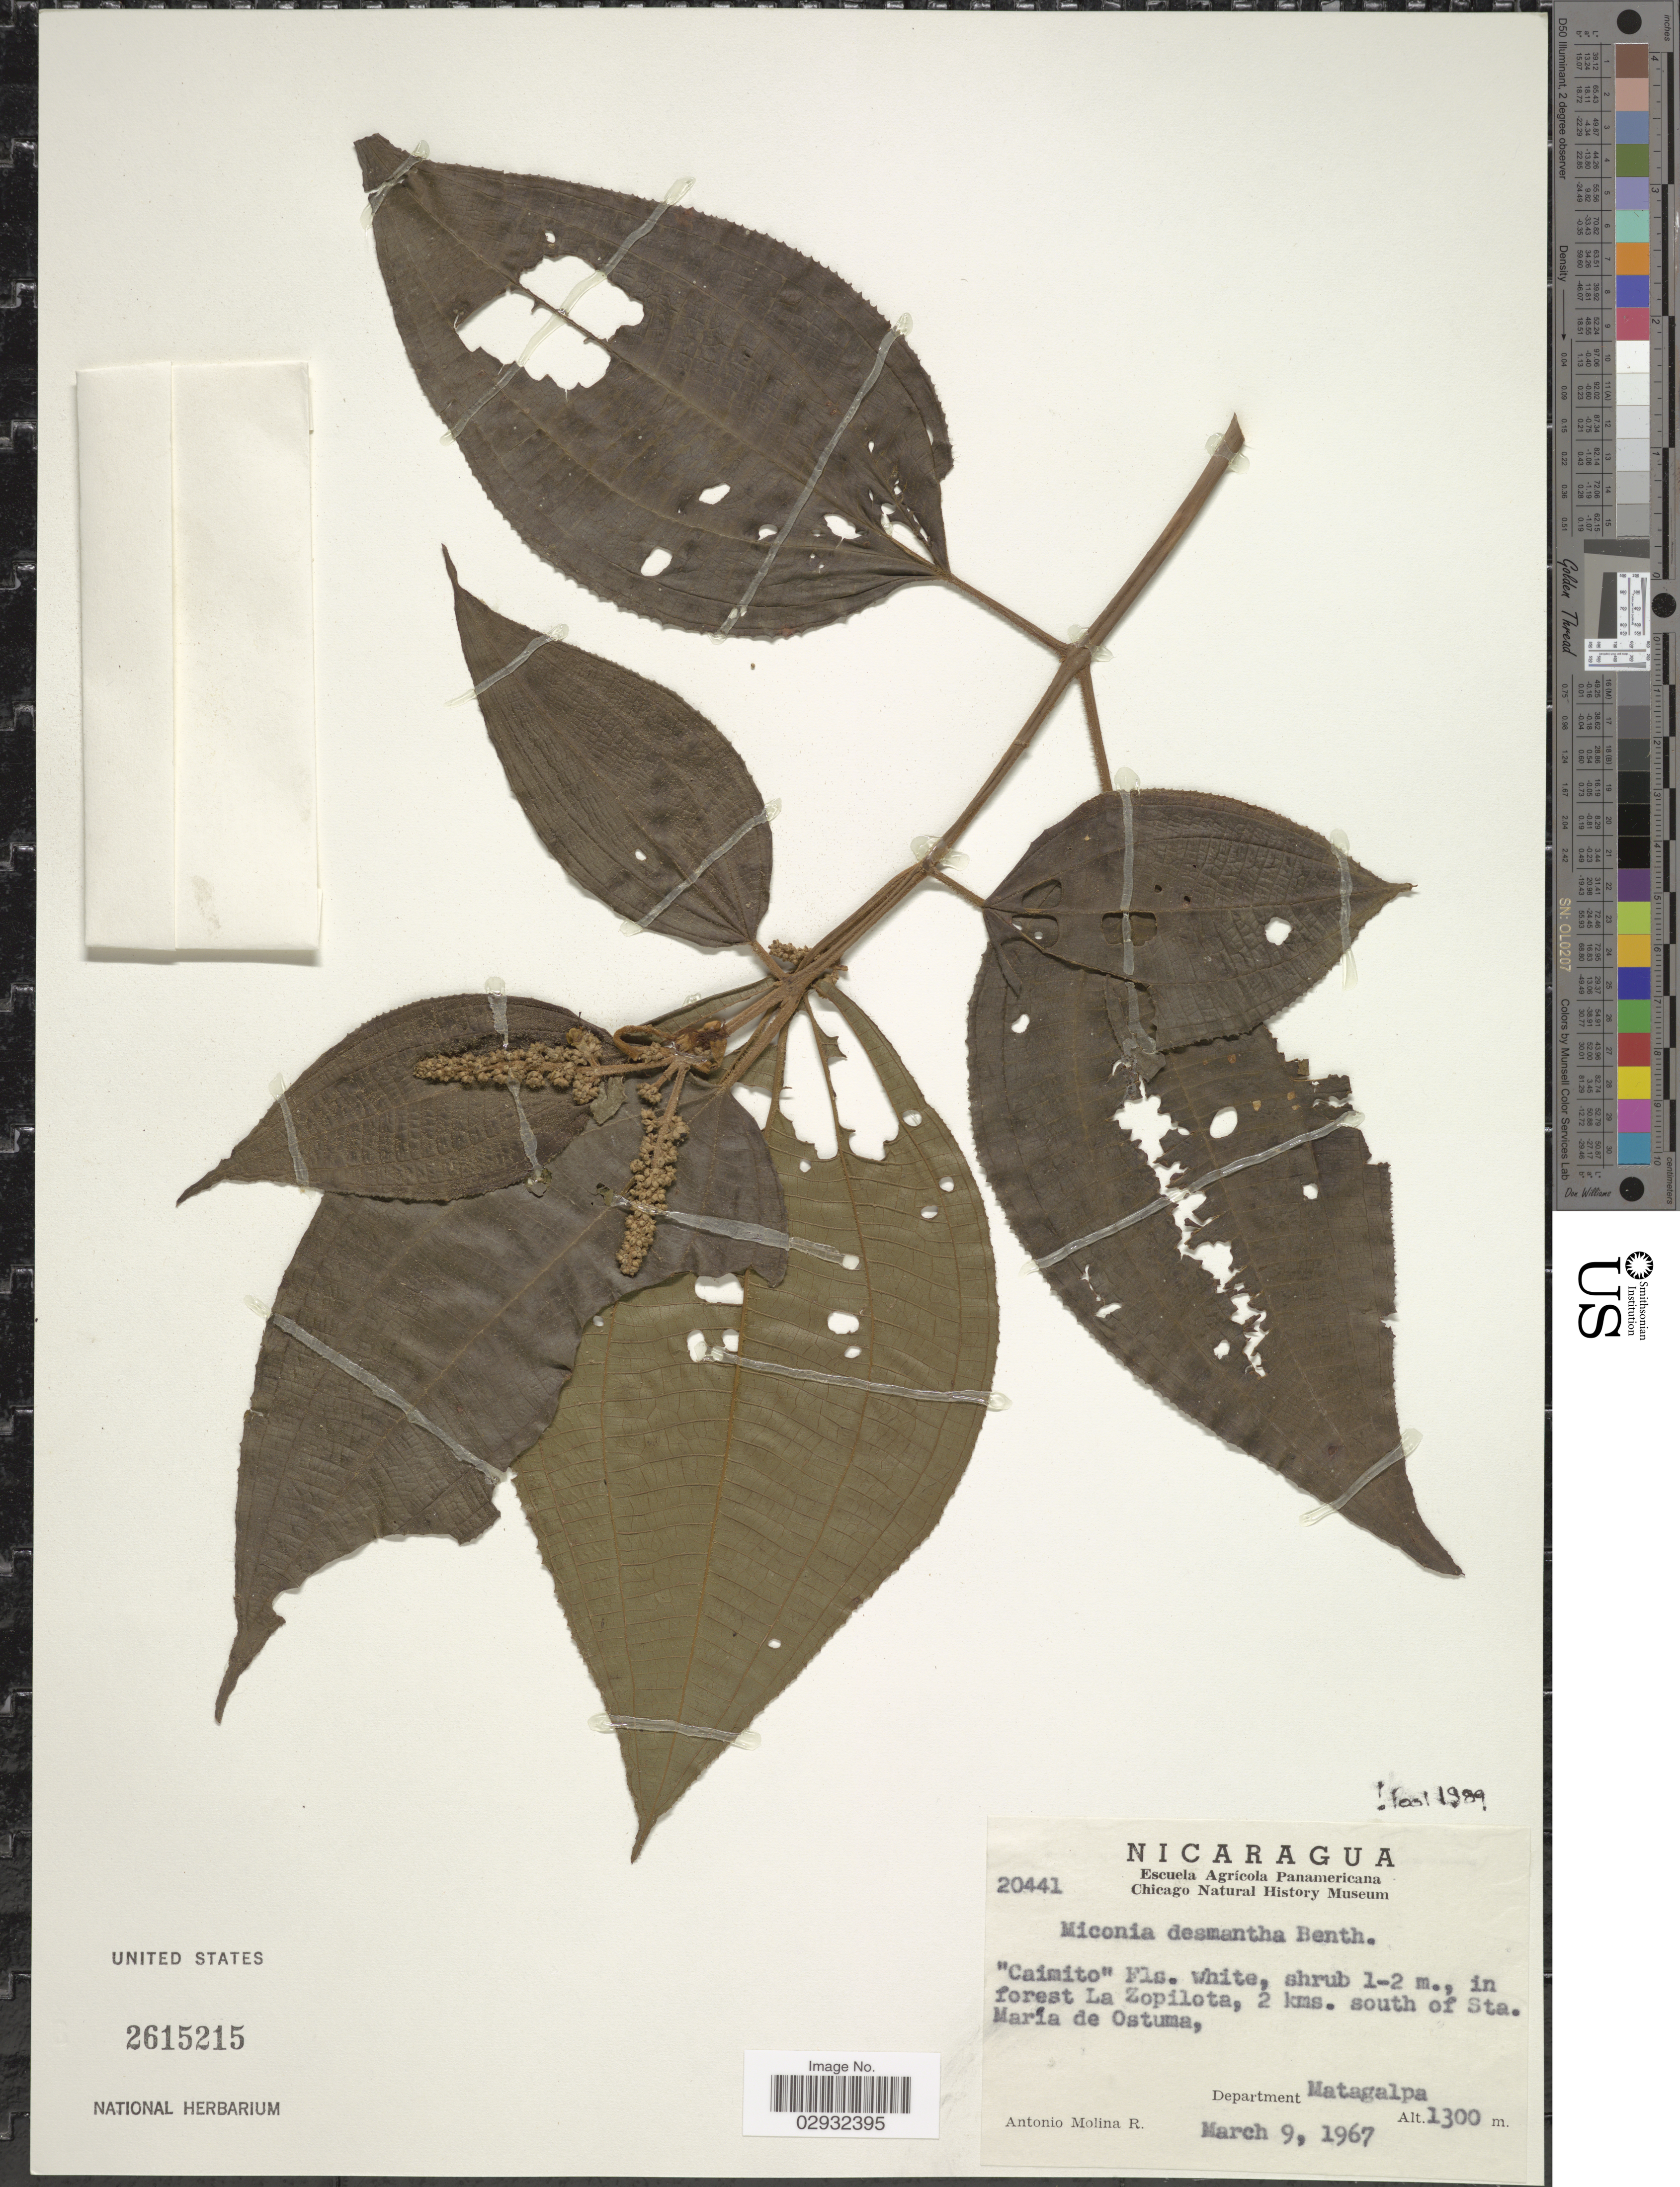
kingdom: Plantae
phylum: Tracheophyta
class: Magnoliopsida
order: Myrtales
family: Melastomataceae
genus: Miconia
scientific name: Miconia desmantha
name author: Benth.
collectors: A. Molina R.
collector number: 20441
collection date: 1967-03-09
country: Nicaragua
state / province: Matagalpa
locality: In forest La Zopilota, 2 kms. south of Sta. María de Ostuma. Department Matagalpa.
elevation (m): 1300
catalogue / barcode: US 2615215